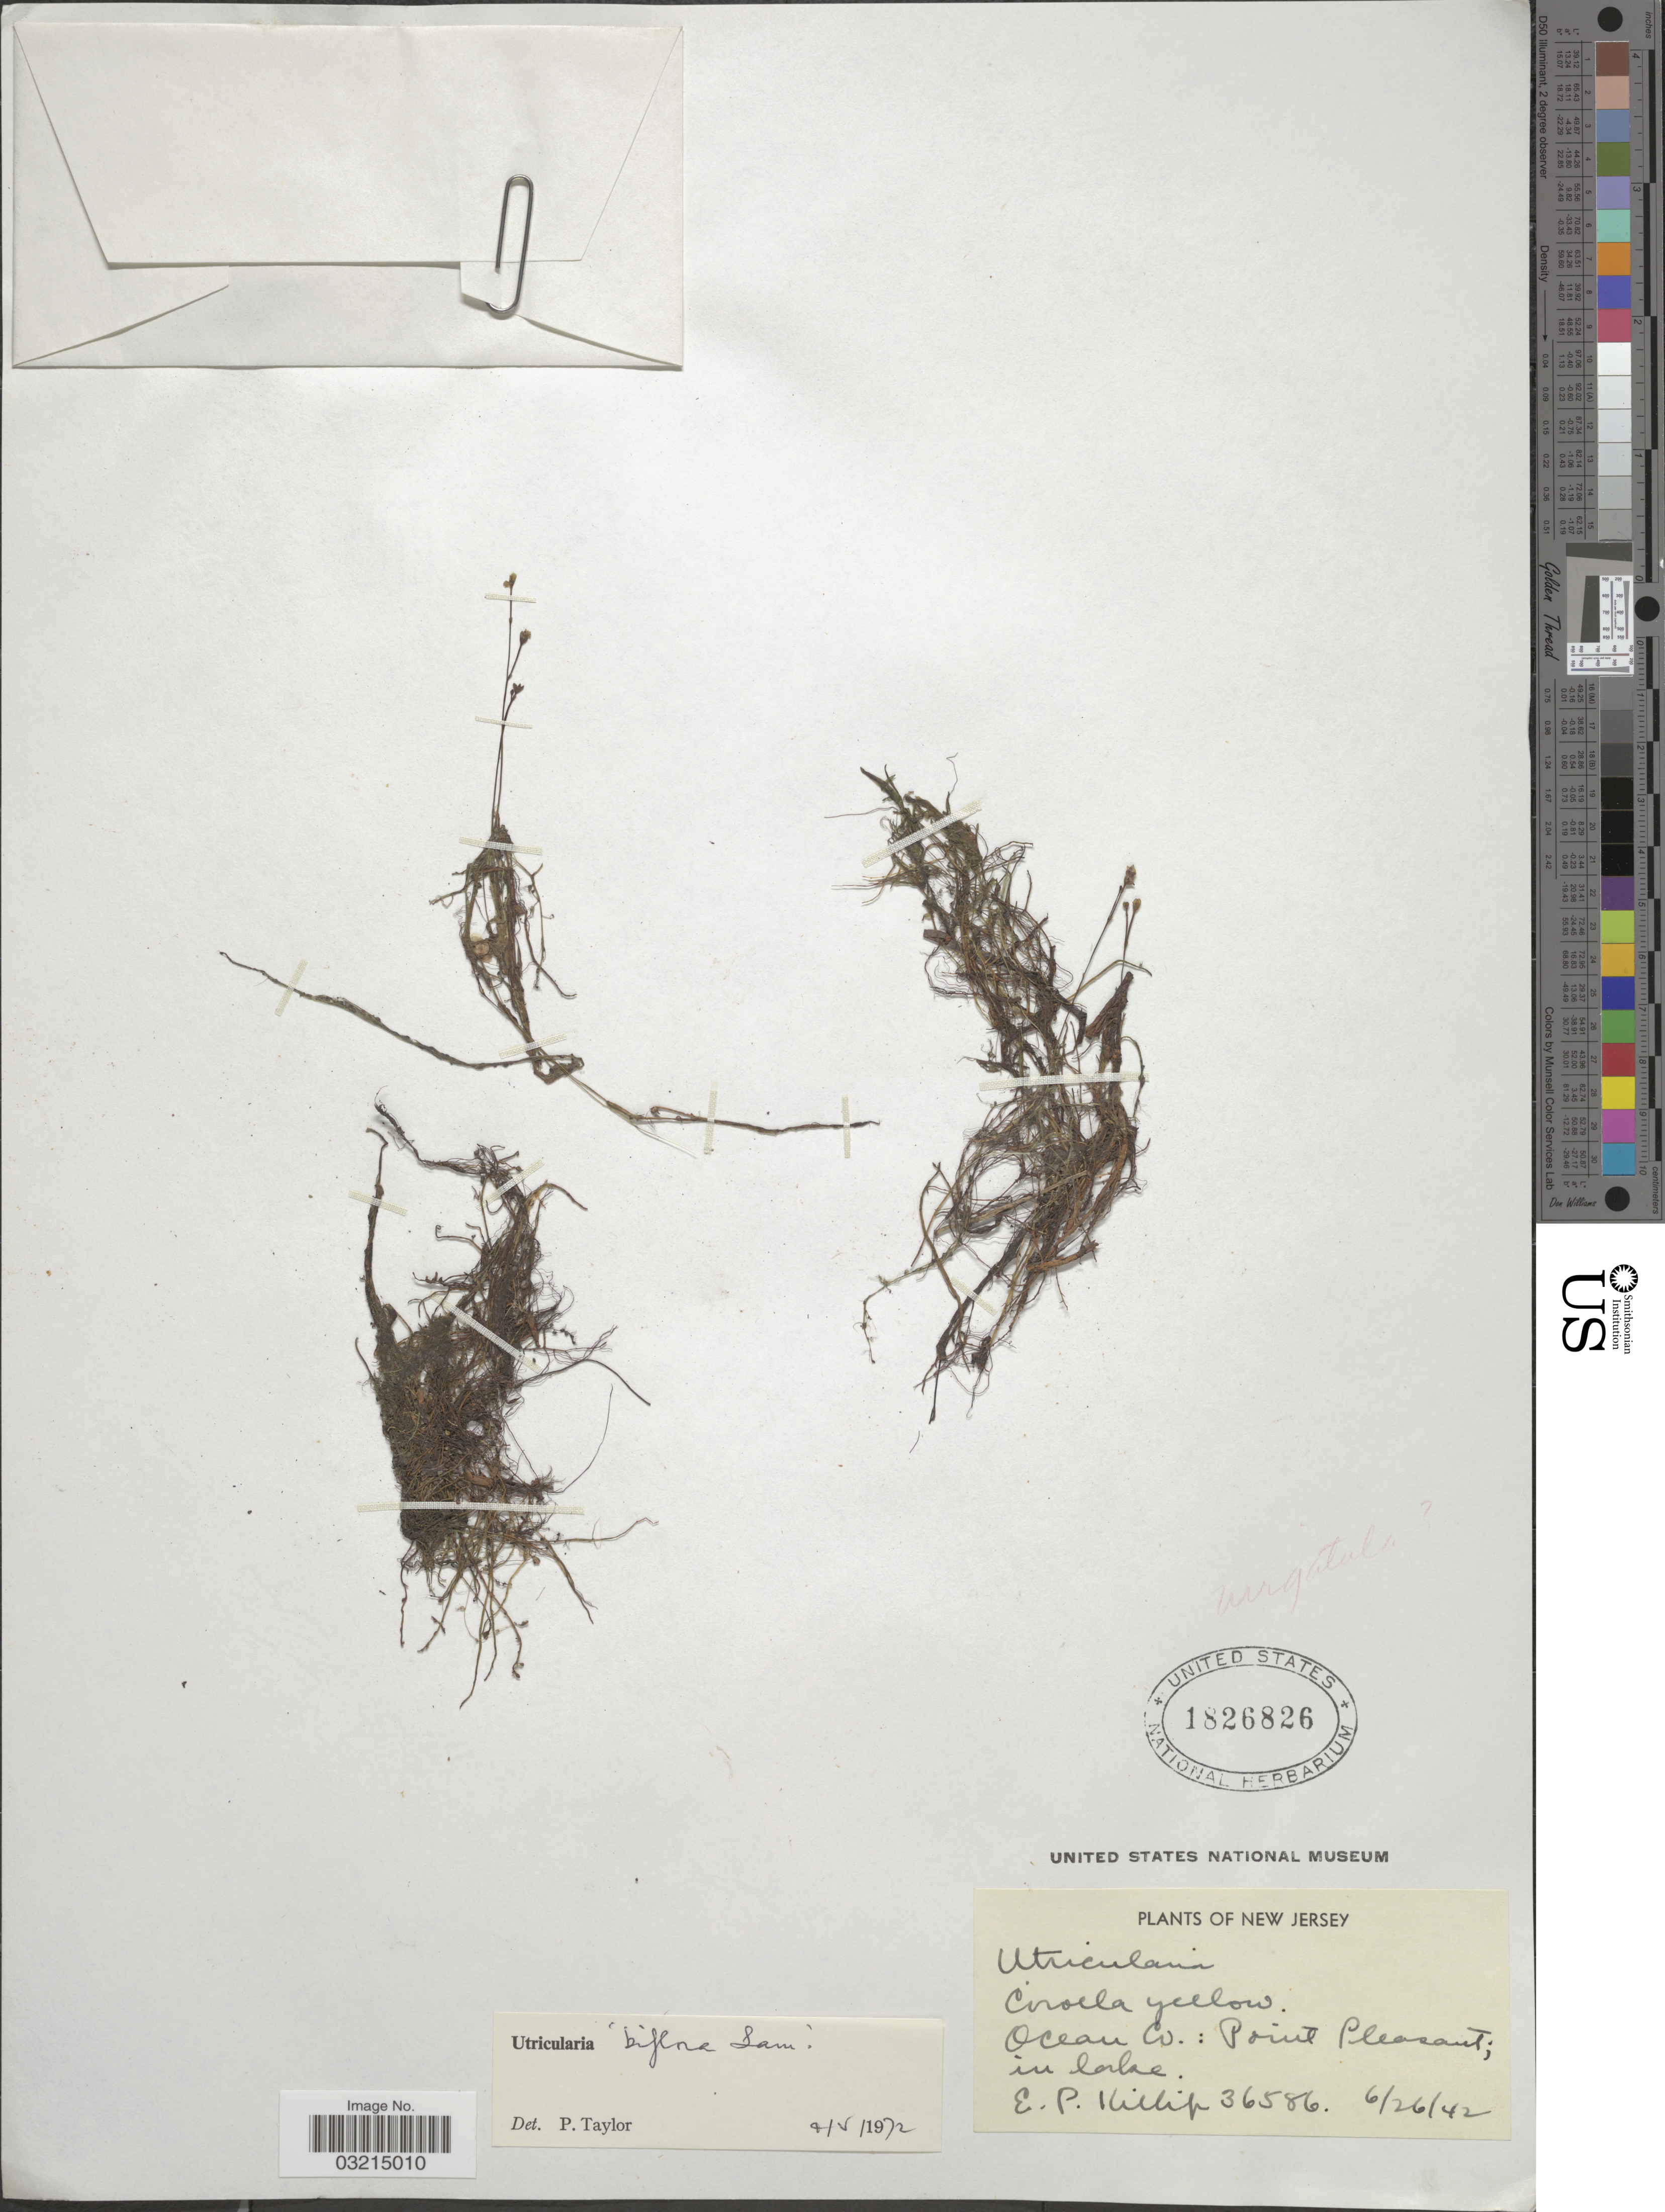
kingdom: Plantae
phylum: Tracheophyta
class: Magnoliopsida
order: Lamiales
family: Lentibulariaceae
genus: Utricularia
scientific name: Utricularia biflora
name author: Lam.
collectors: E. P. Killip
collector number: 36586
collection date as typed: Transcribed d/m/y: 26/6/42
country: United States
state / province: New Jersey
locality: Ocean Co.: Point Pleasant.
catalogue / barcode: US 1826826